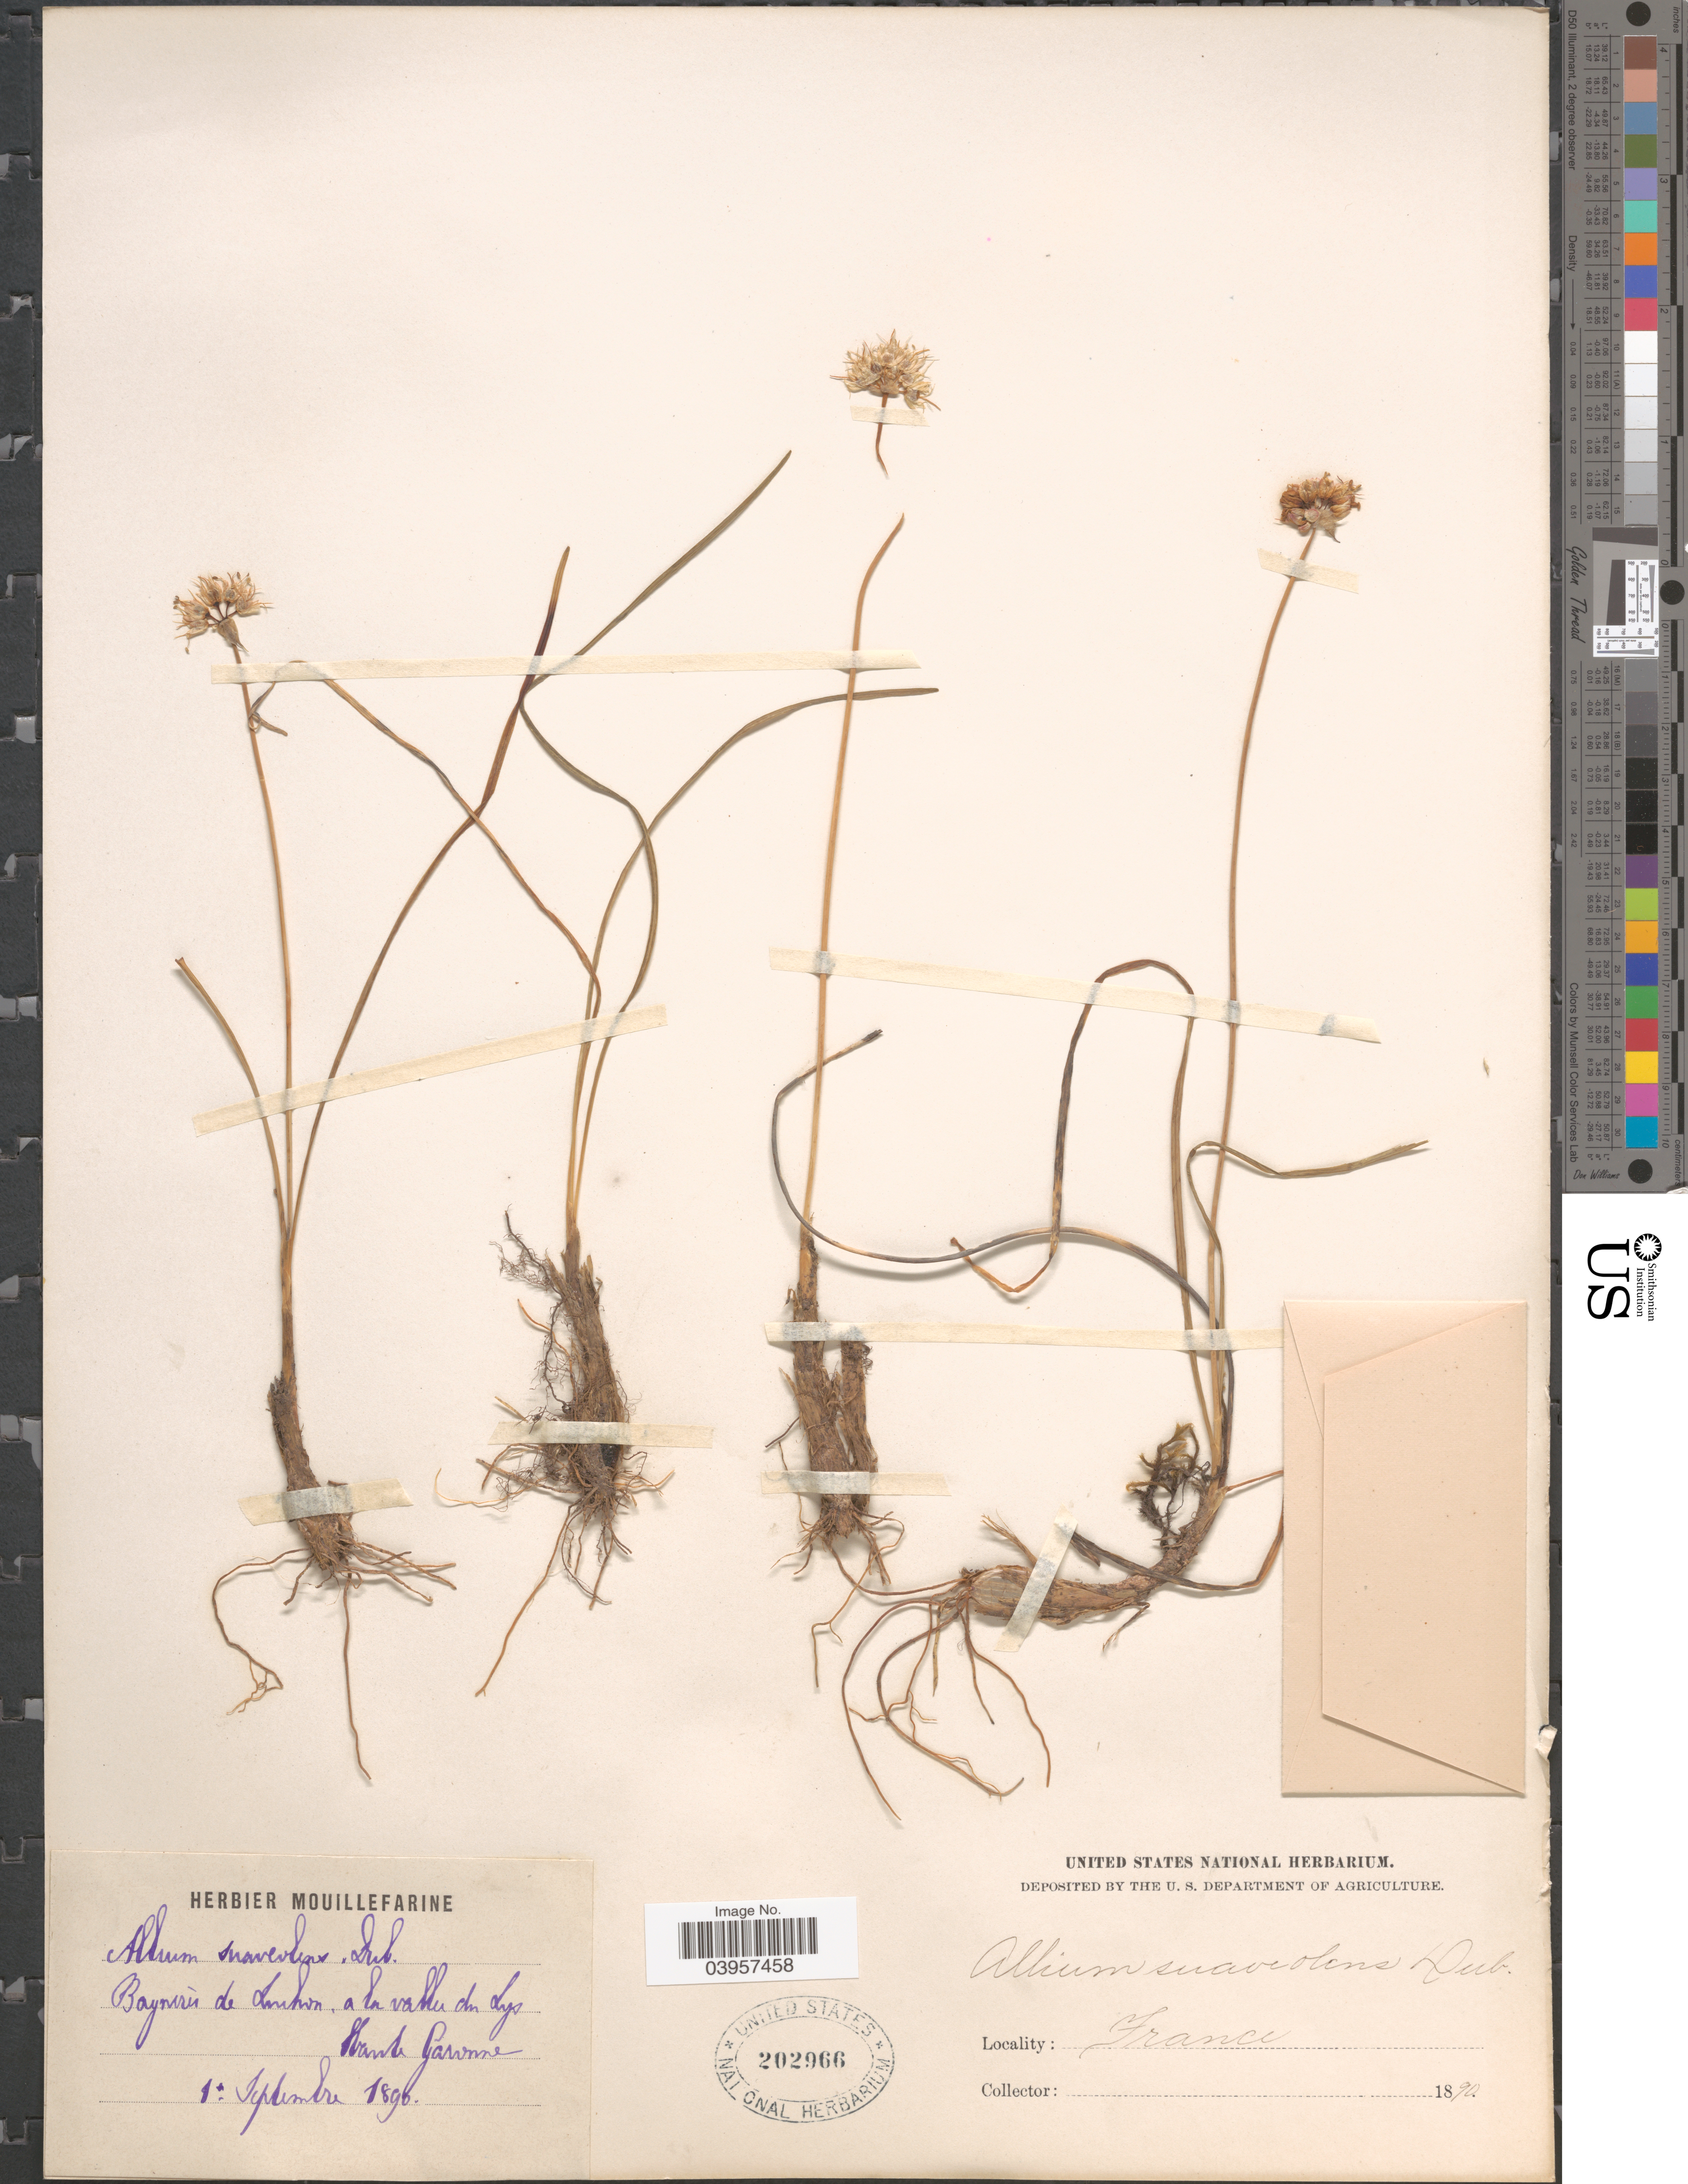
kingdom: Plantae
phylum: Tracheophyta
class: Liliopsida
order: Asparagales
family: Amaryllidaceae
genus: Allium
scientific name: Allium suaveolens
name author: Jacq.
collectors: ex herb. Mouillefarine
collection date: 1890-09-01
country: France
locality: Bagneres de Luchon, a la vallee du Lys Haute Garonne.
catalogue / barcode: US 202966